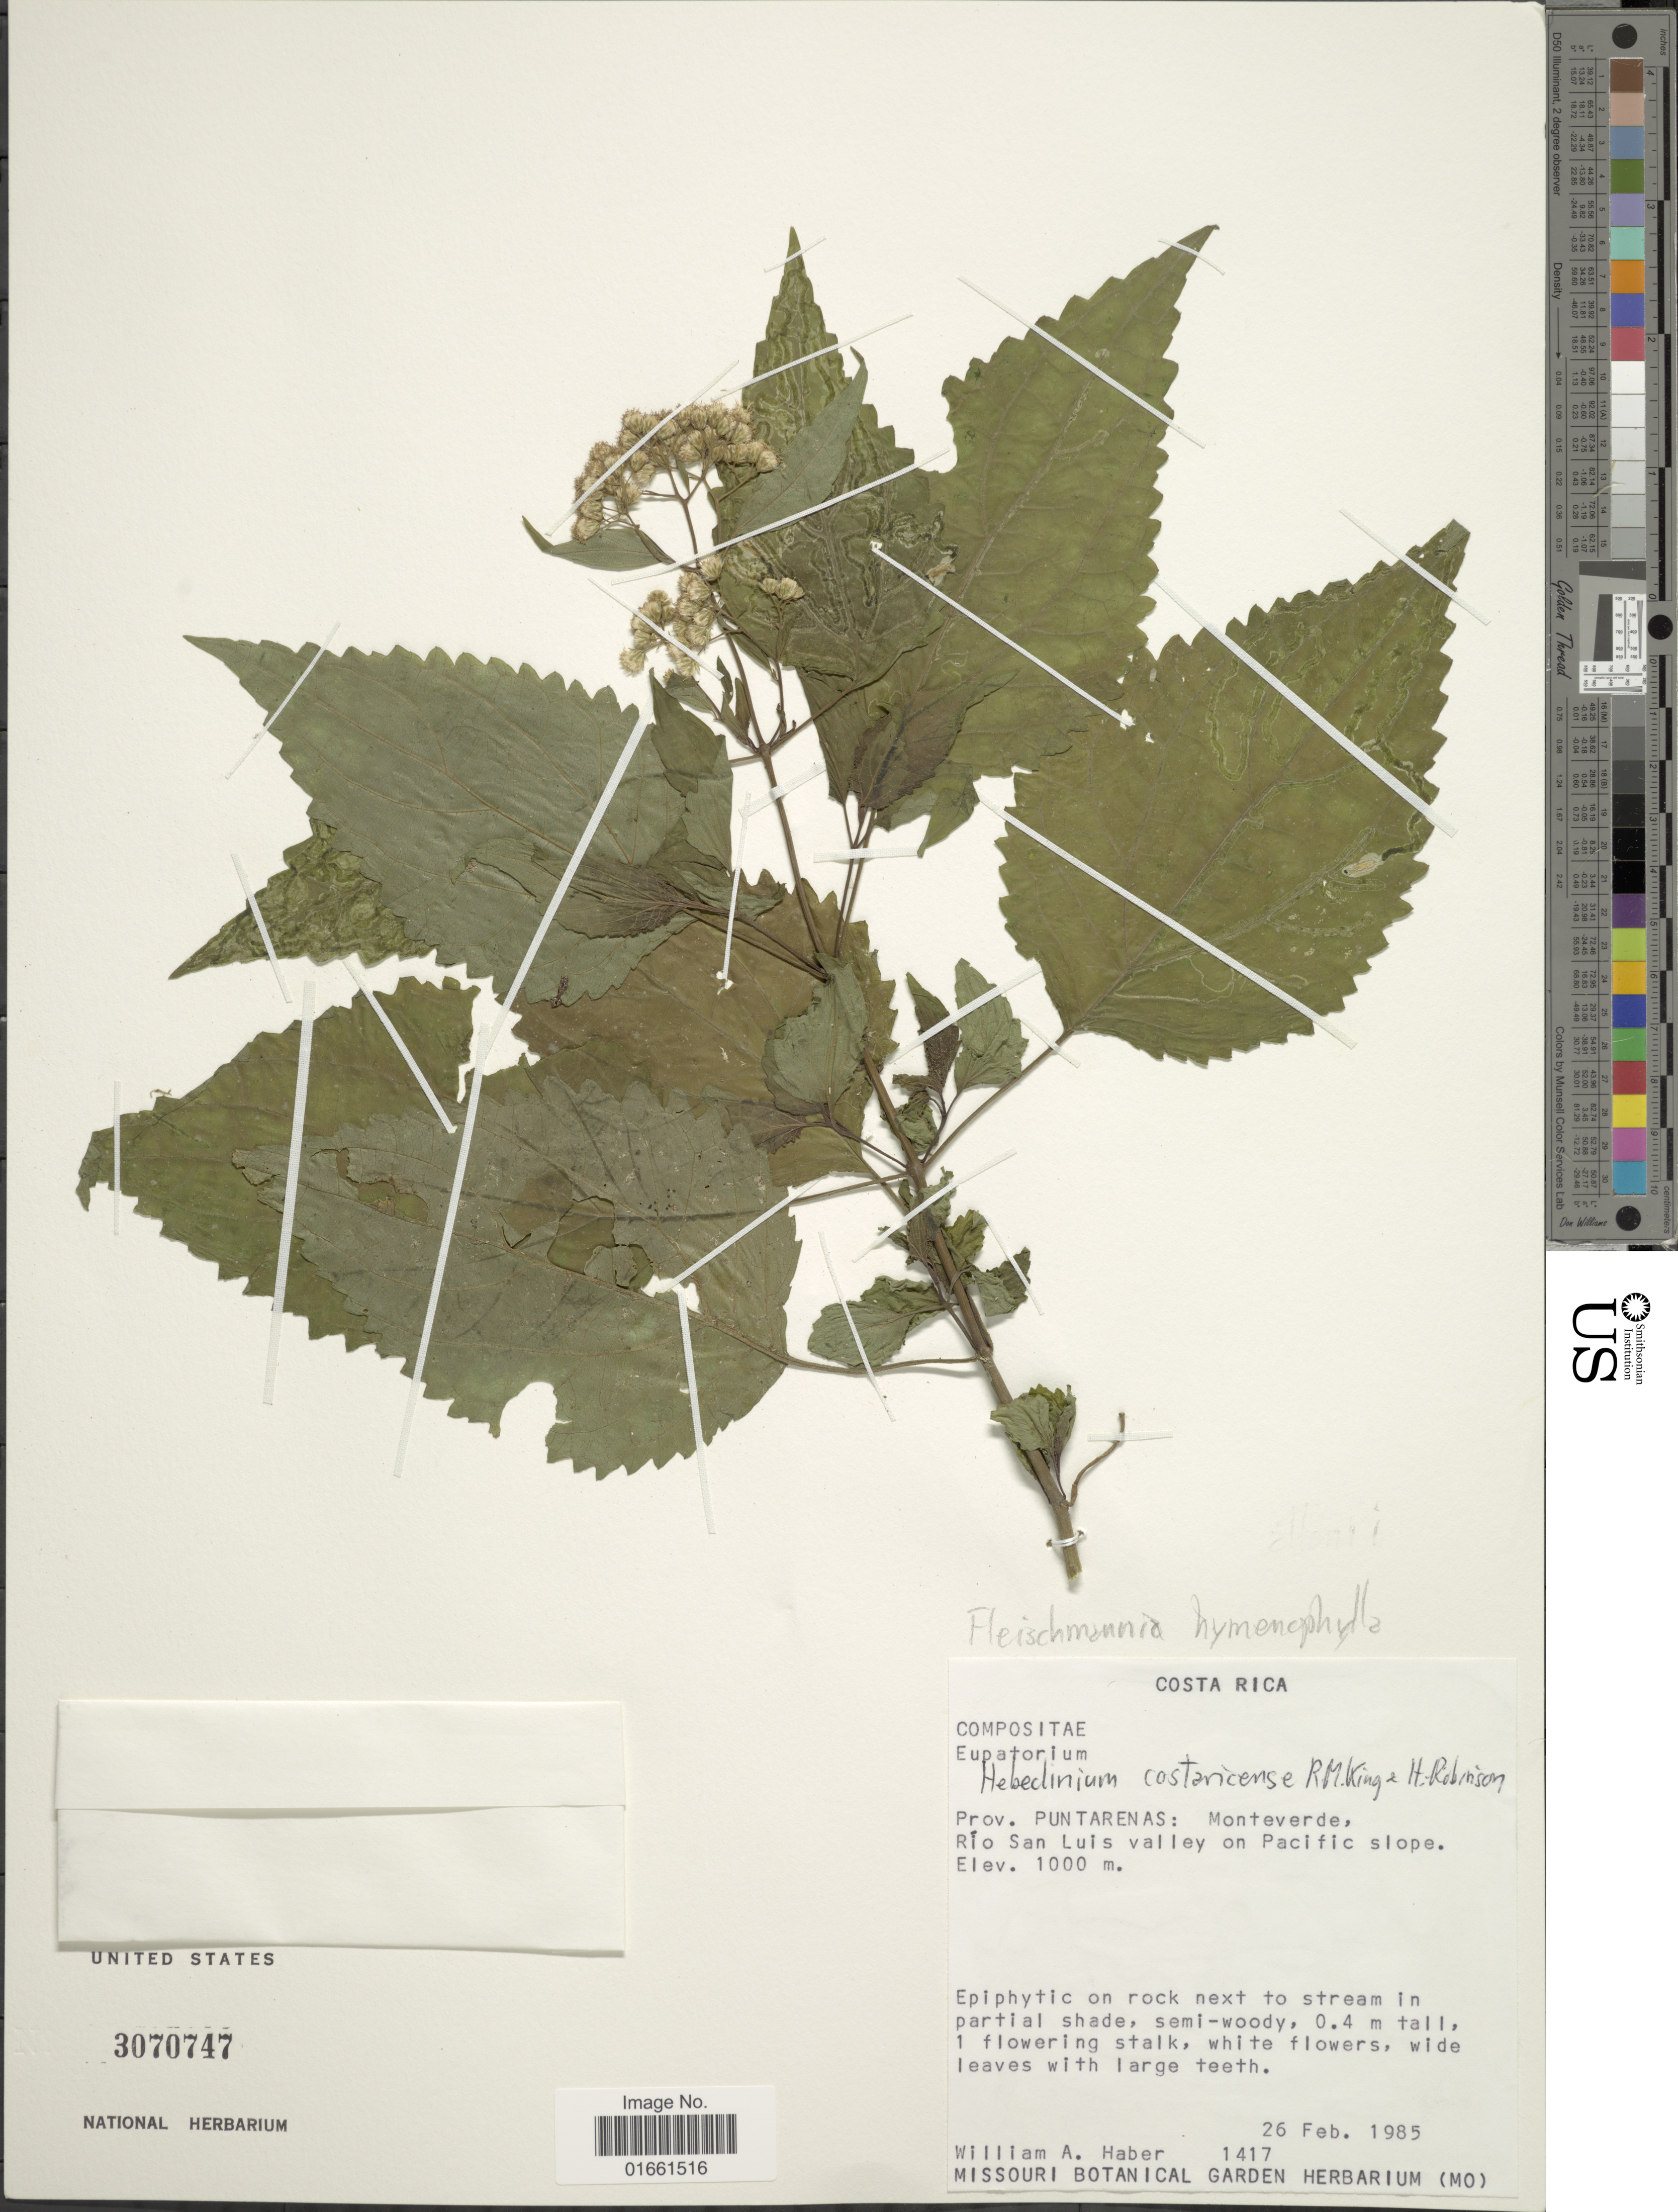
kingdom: Plantae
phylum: Tracheophyta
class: Magnoliopsida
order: Asterales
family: Asteraceae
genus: Fleischmannia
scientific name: Fleischmannia hymenophylla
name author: (Klatt) R.M. King & H. Rob.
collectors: W. A. Haber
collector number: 1417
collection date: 1985-02-26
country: Costa Rica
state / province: Puntarenas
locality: Prov. Puntarenas, Monteverde, Rio San Luis valley on Pacific slope.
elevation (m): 1000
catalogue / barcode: US 3070747